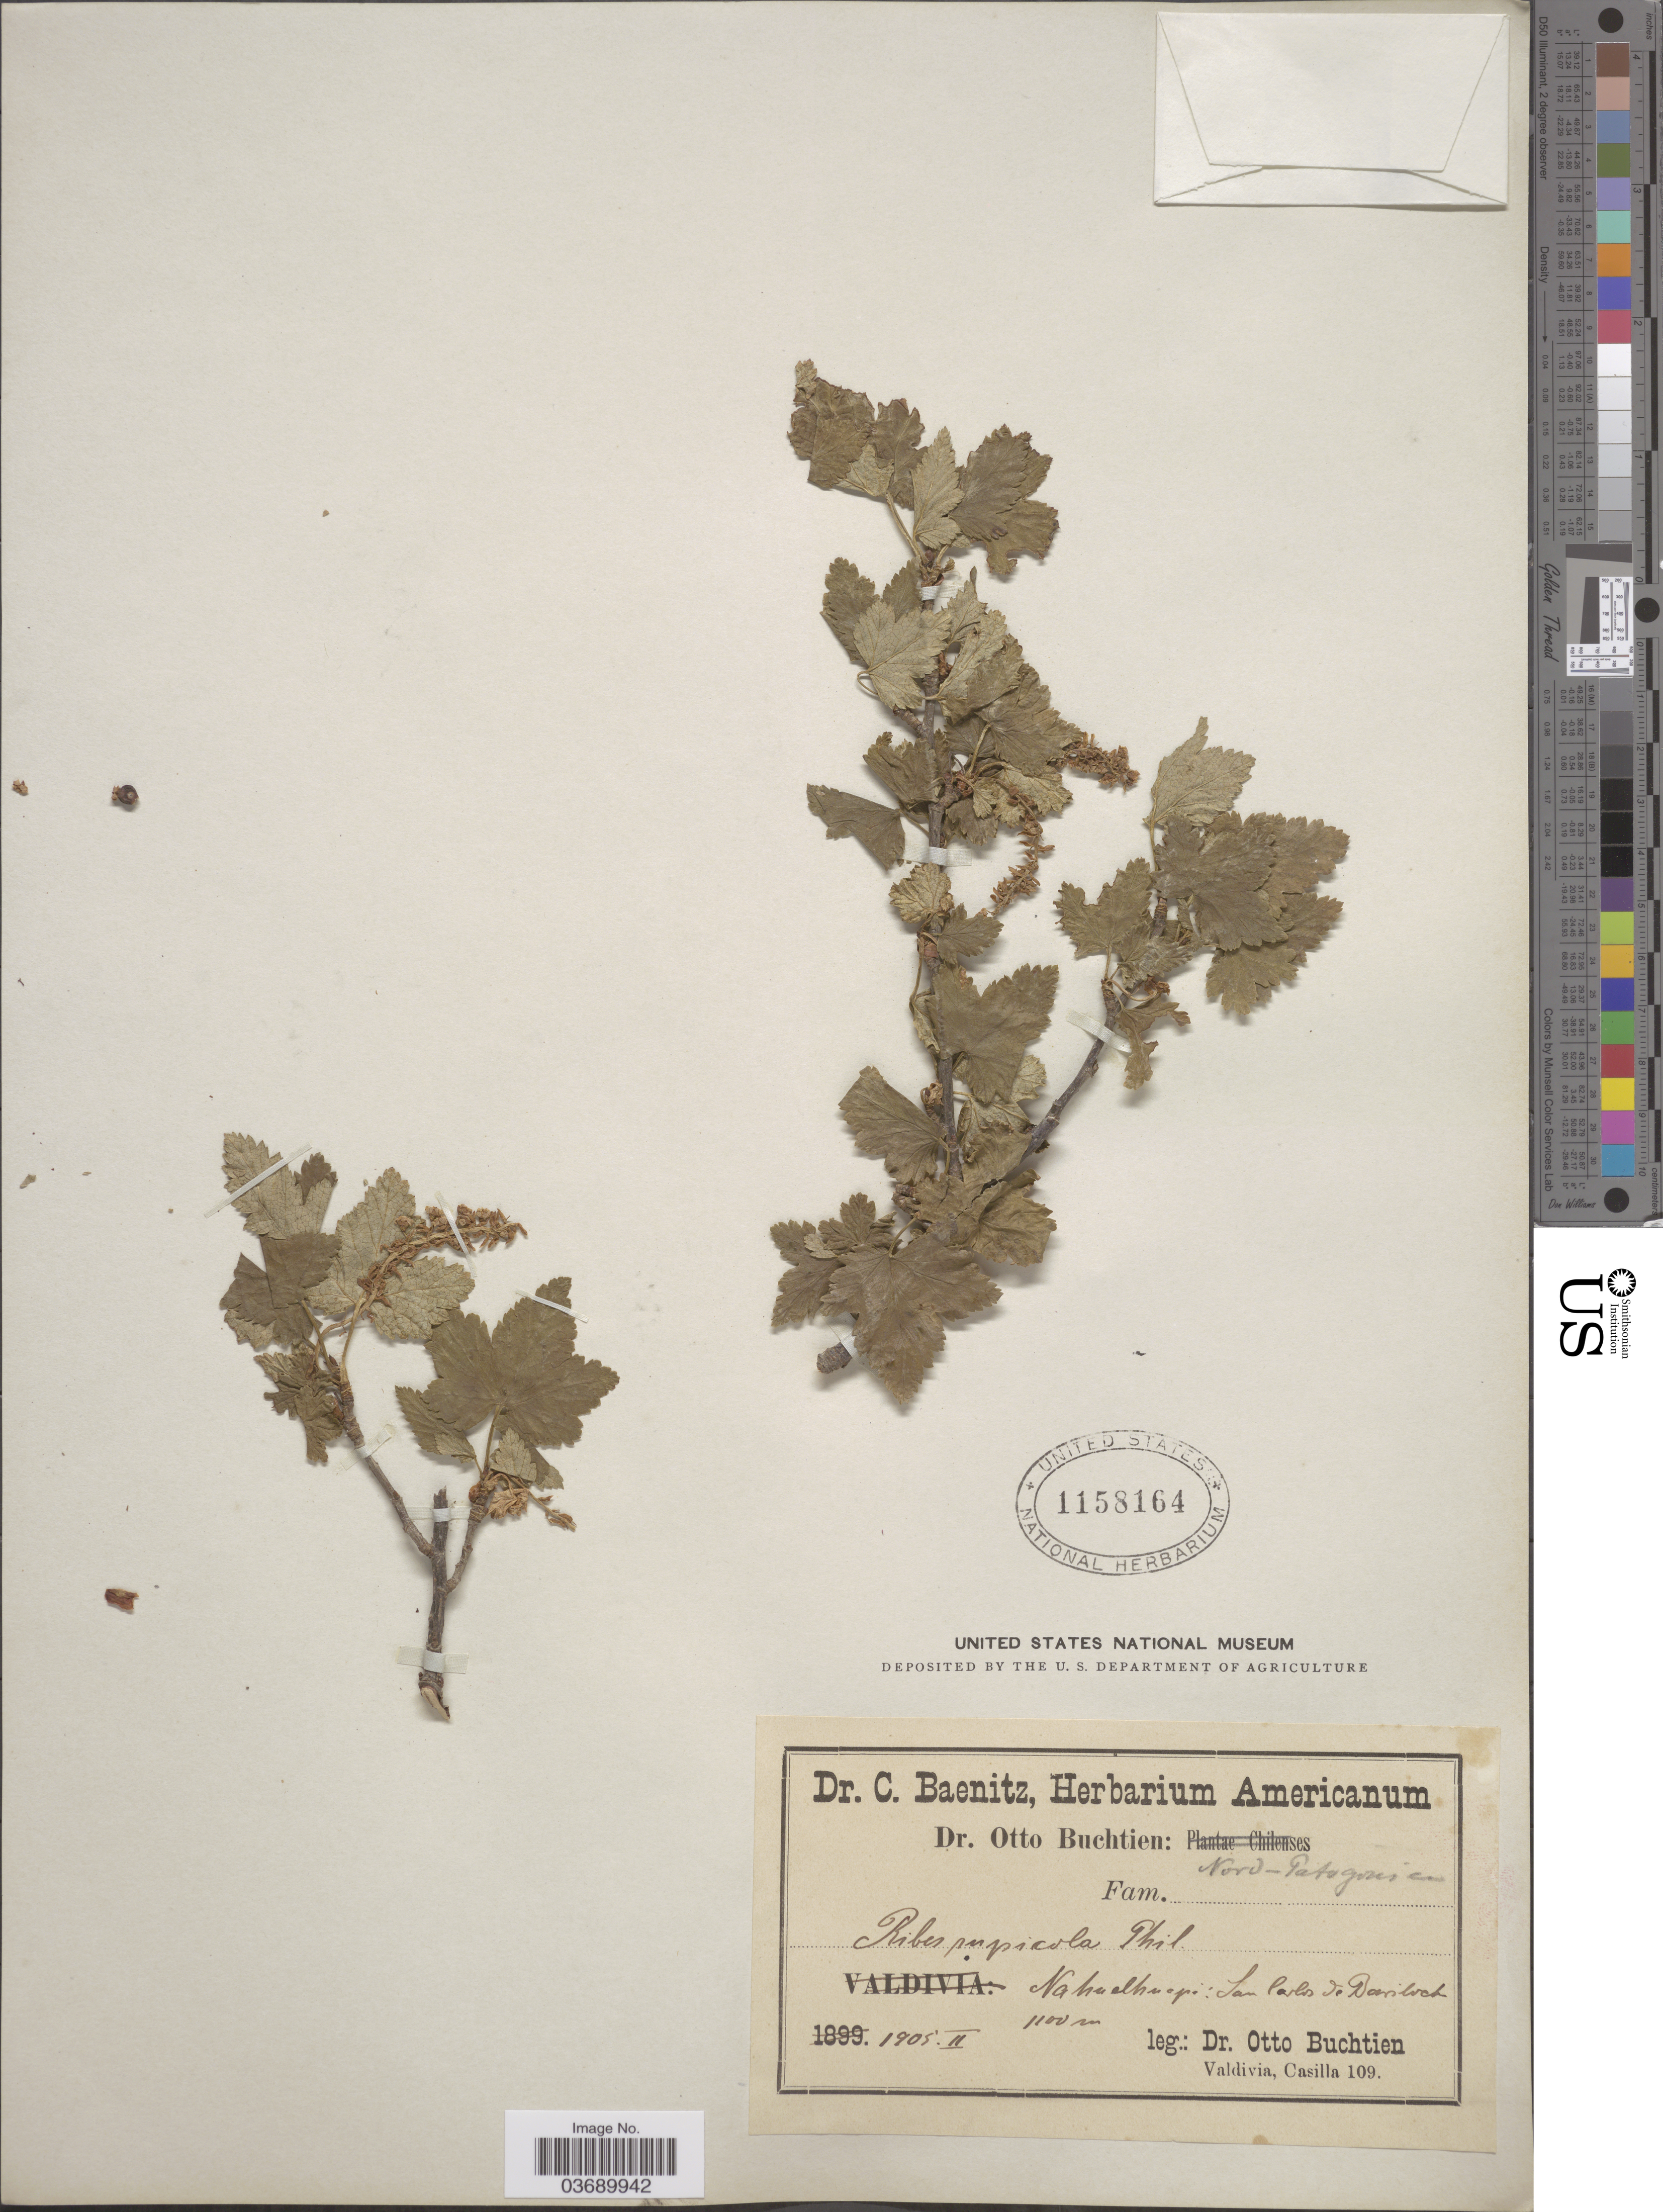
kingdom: Plantae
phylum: Tracheophyta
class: Magnoliopsida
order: Saxifragales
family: Grossulariaceae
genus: Ribes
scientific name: Ribes polyanthum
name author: Phil.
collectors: O. Buchtien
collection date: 1905-02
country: Argentina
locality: Nord-Patagonia. Nahuelhuapi: San Cárlos de Bariloche.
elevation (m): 1100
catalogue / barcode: US 1158164